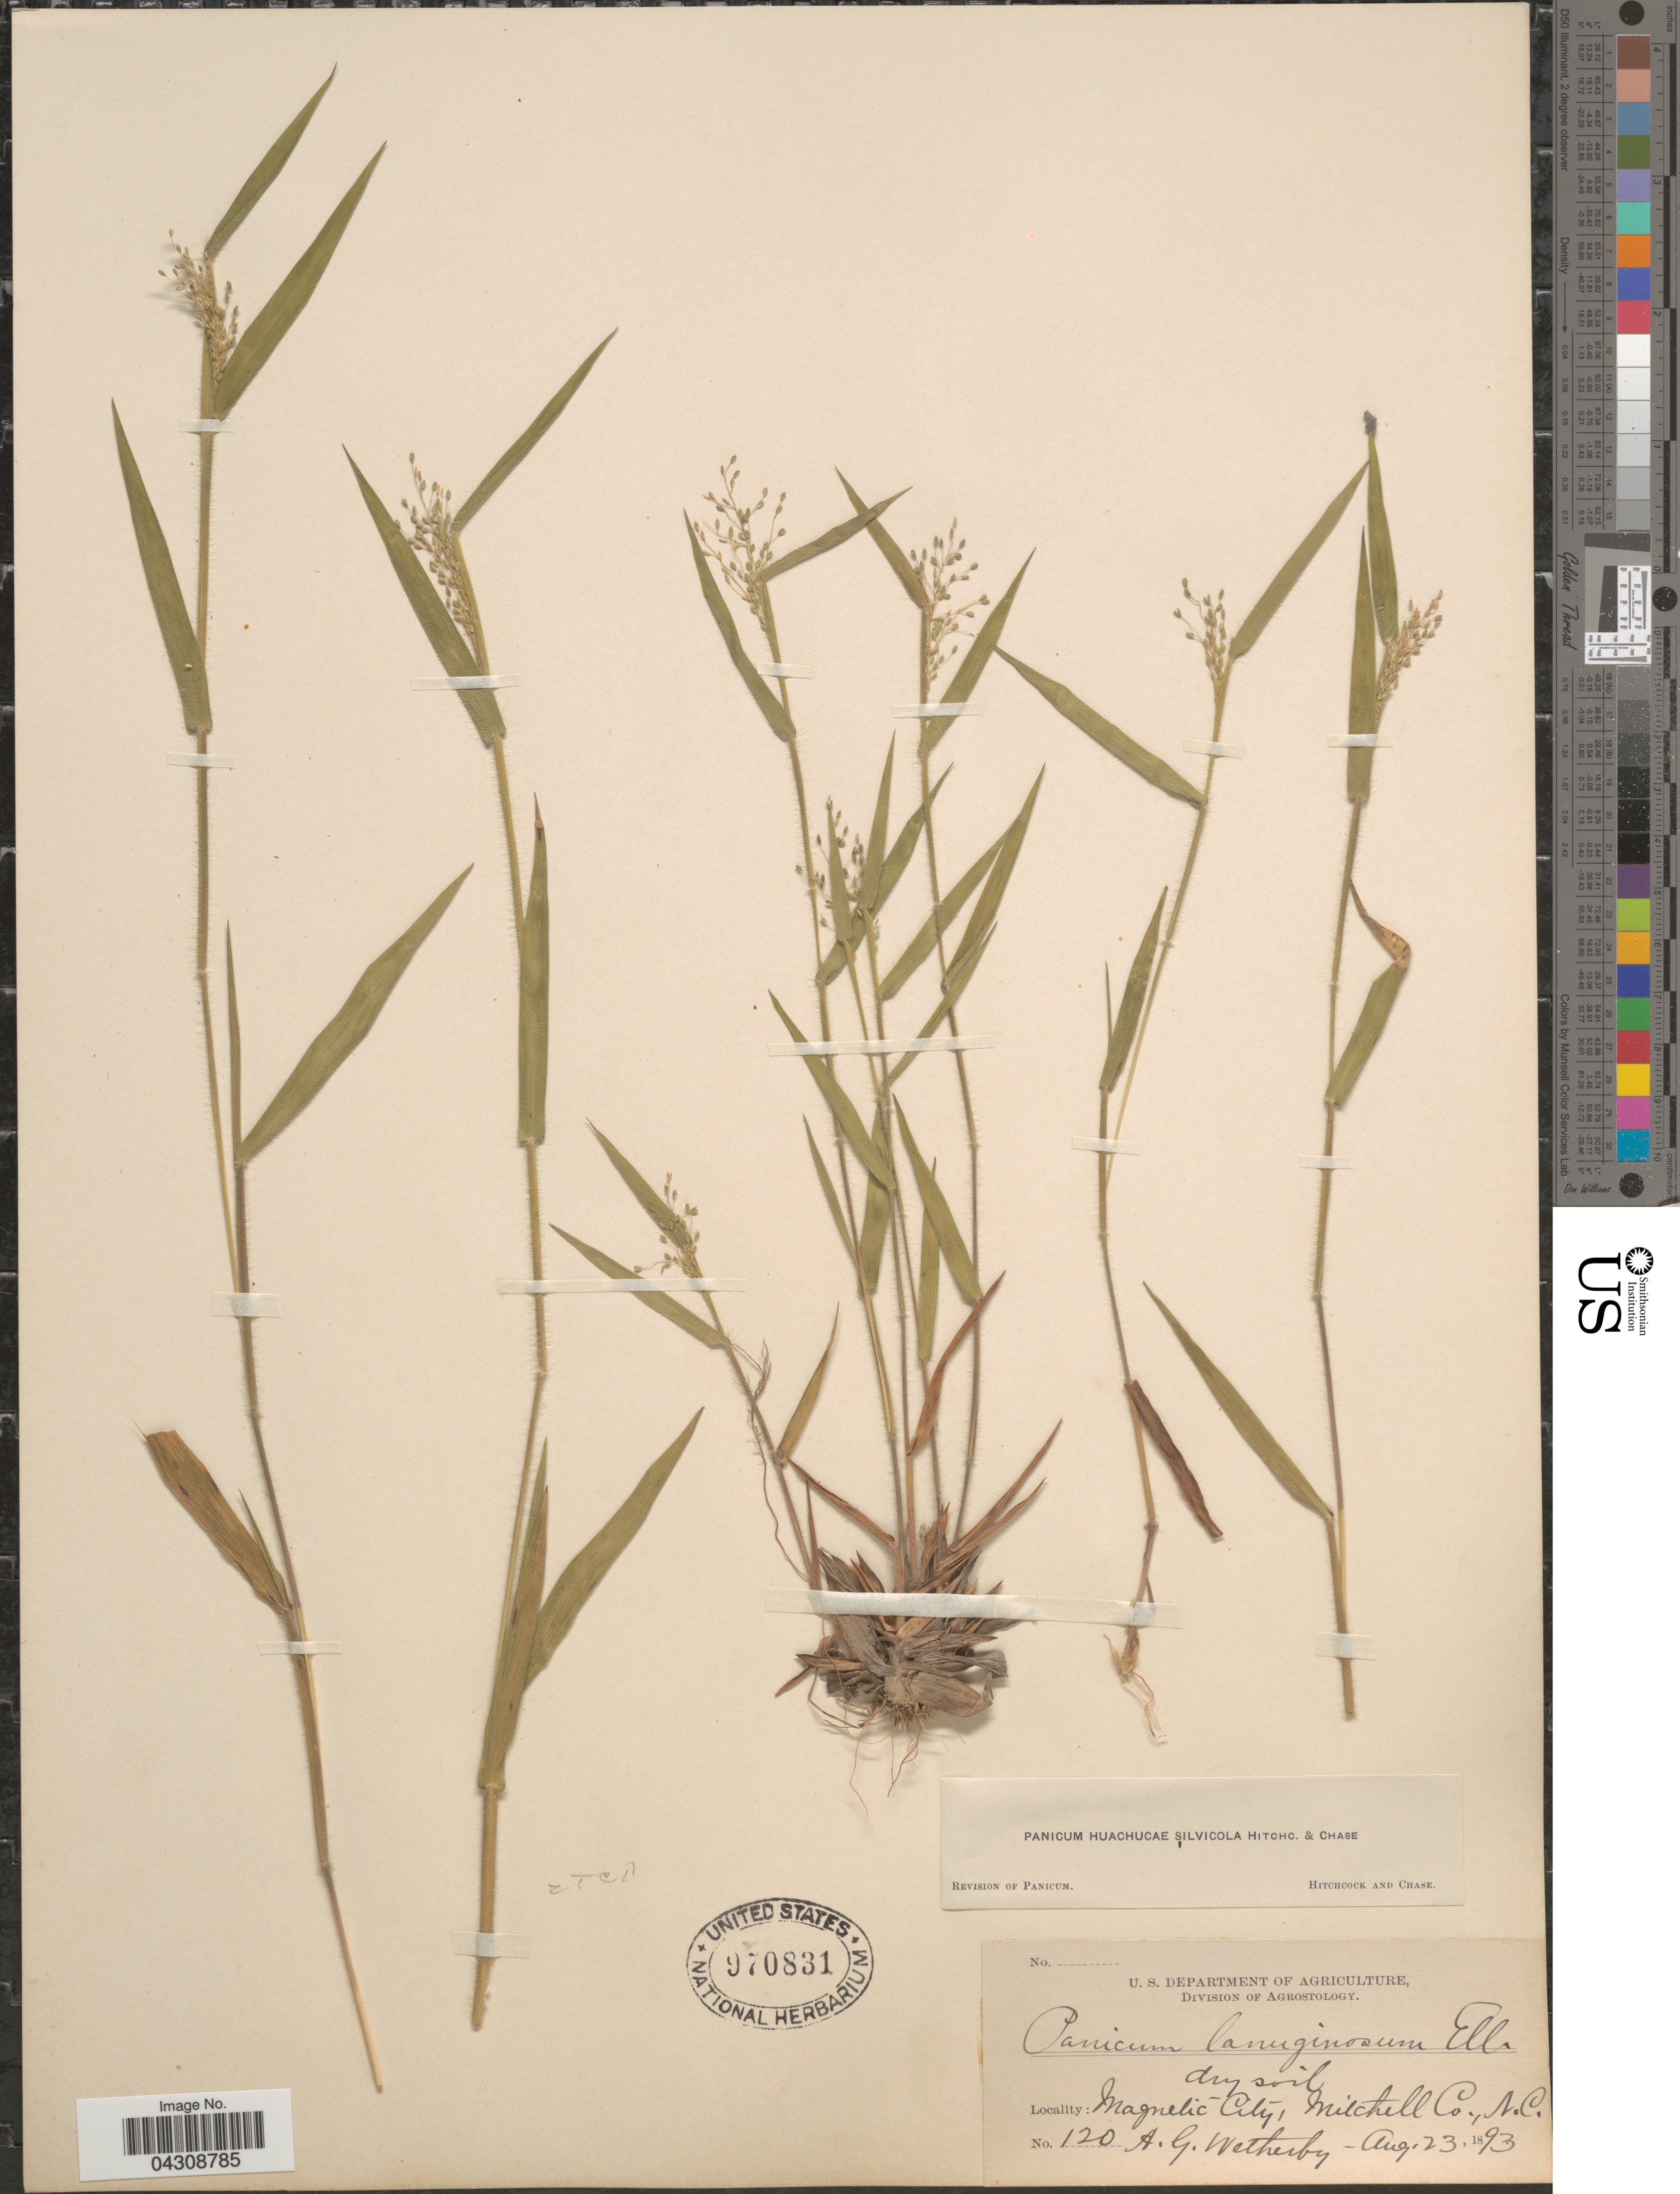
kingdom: Plantae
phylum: Tracheophyta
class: Liliopsida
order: Poales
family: Poaceae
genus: Dichanthelium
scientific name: Dichanthelium acuminatum var. acuminatum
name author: (Sw.) Gould & C.A. Clark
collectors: A. Wetherby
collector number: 120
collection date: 1893-08-23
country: United States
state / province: North Carolina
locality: Dry soil. Magnetic City, Mitchell Co.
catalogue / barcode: US 970831